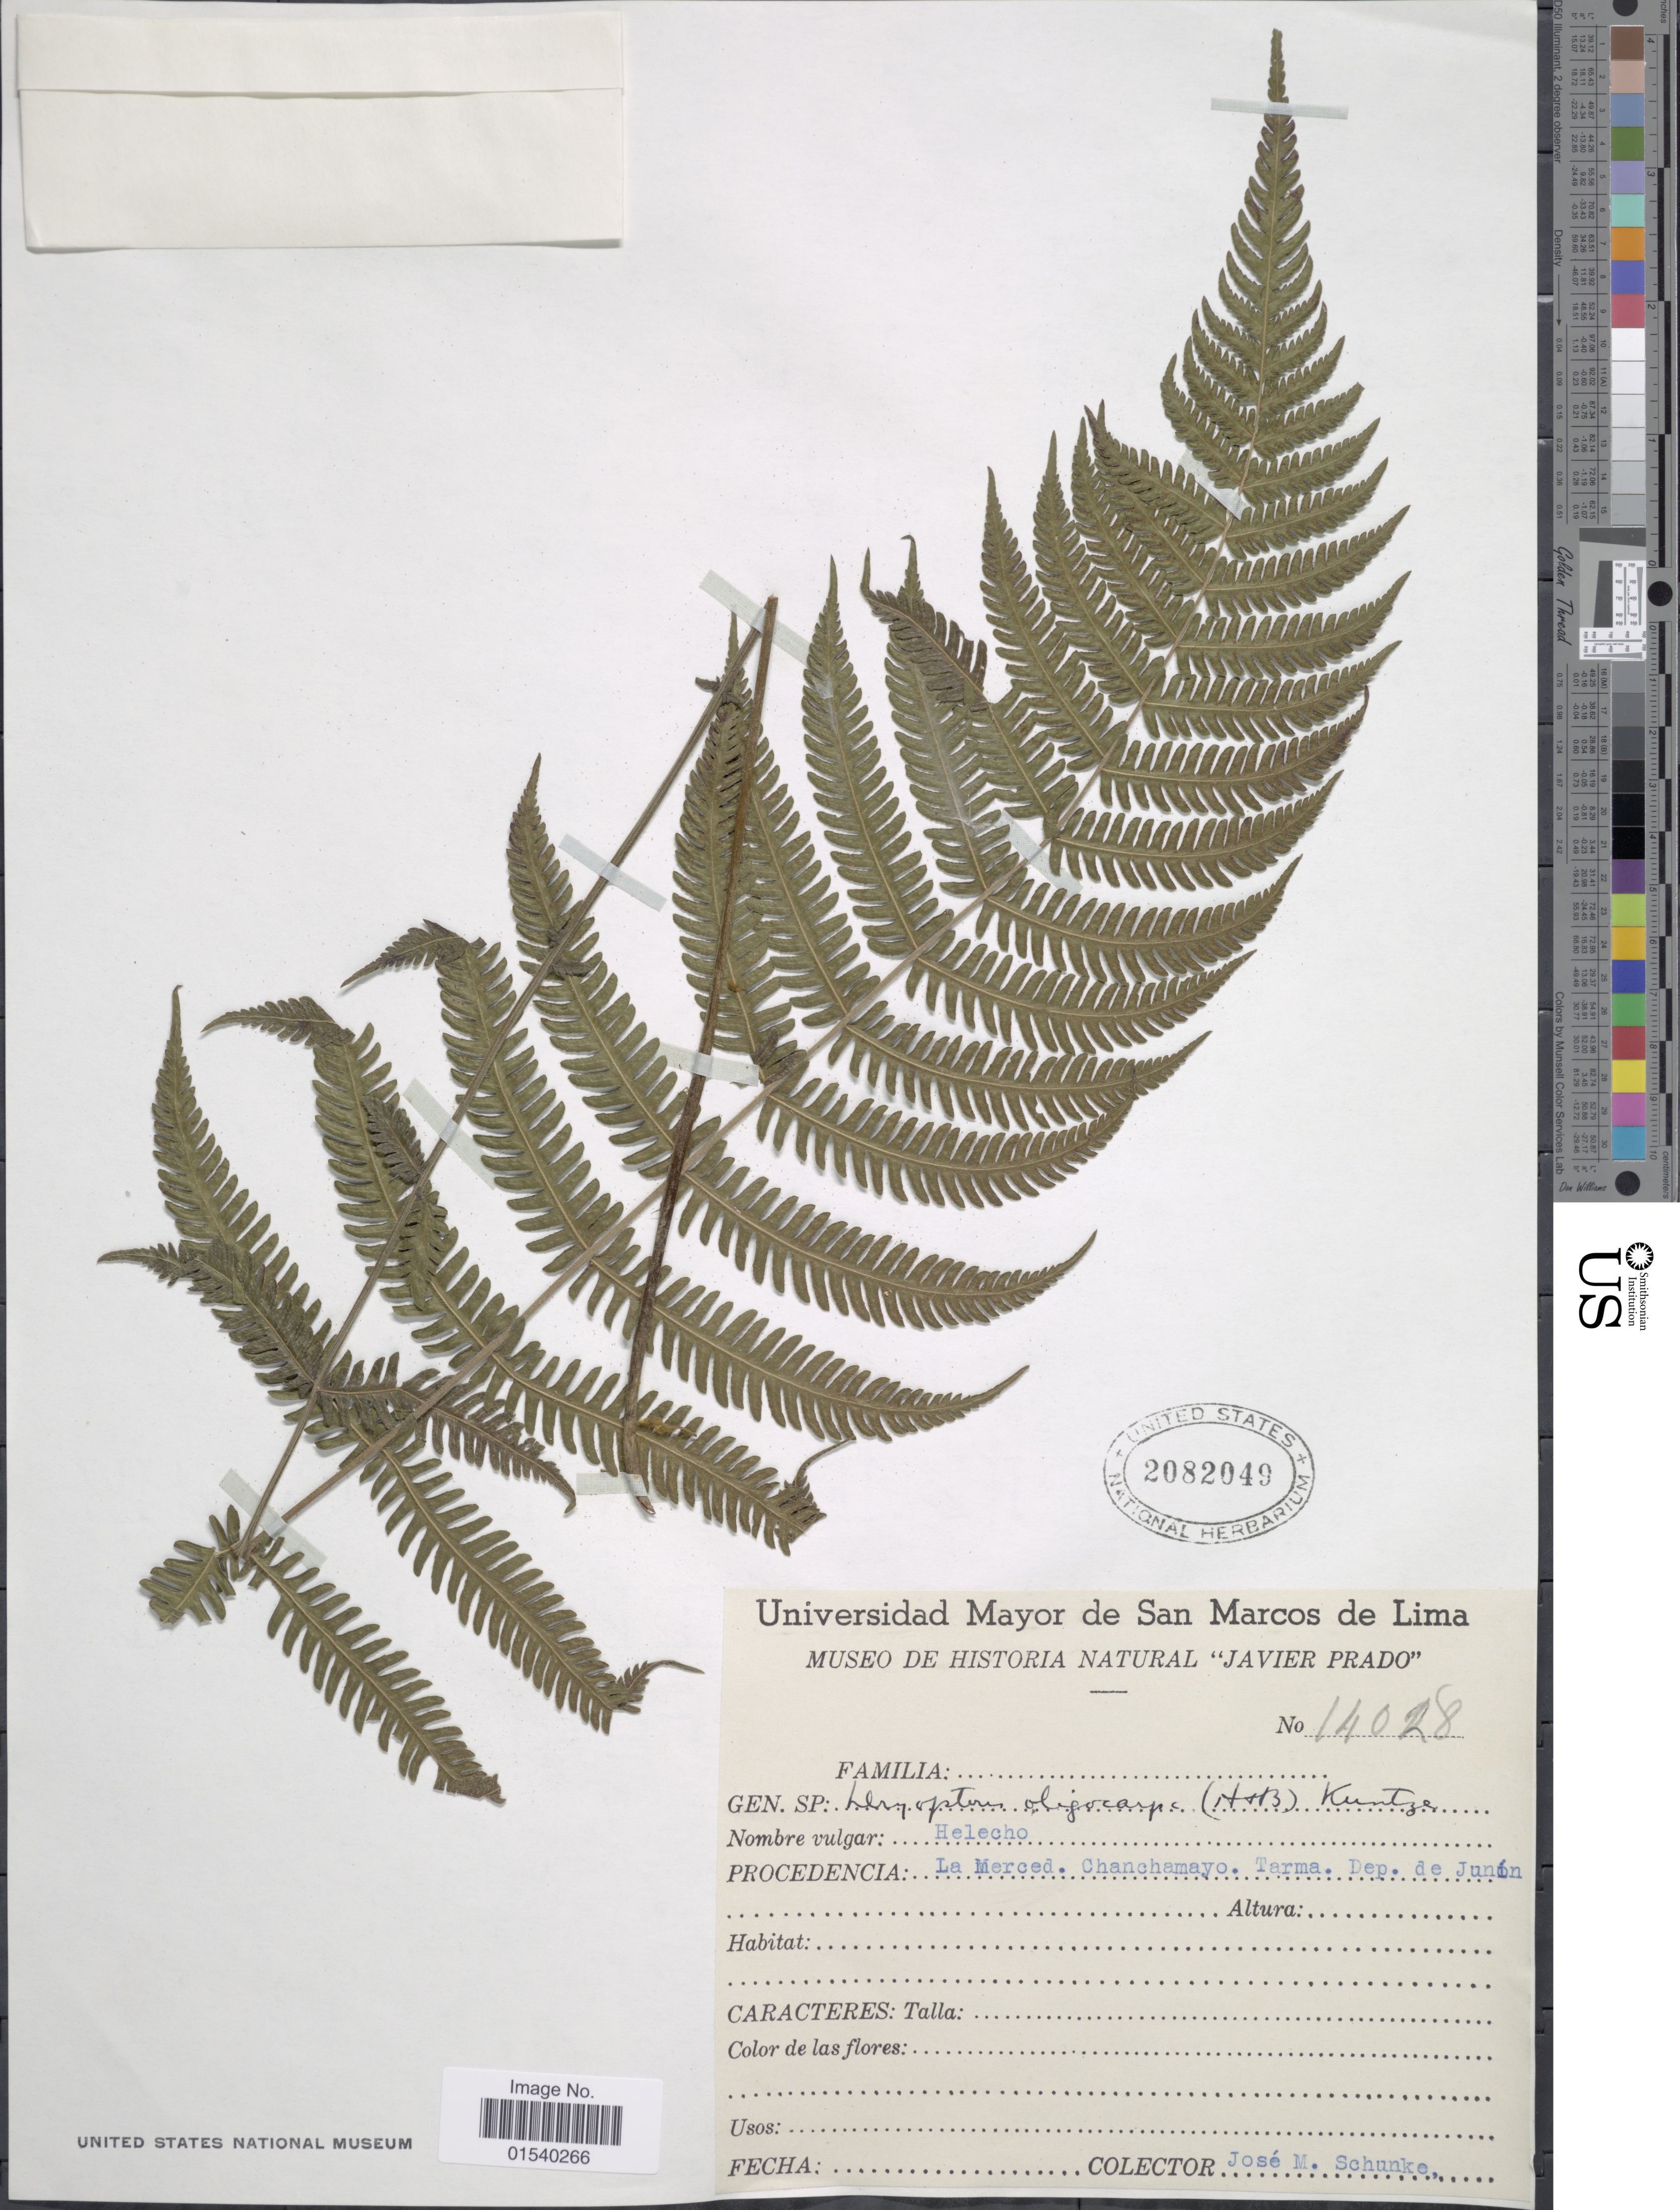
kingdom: Plantae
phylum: Tracheophyta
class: Polypodiopsida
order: Polypodiales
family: Thelypteridaceae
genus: Amauropelta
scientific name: Amauropelta oligocarpa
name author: (Humb. & Bonpl. ex Willd.) Pic. Serm.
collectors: J. M. Schunke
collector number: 14028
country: Peru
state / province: Junín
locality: La Merced Chanchamayo Tarma Dep de Junín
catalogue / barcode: US 2082049